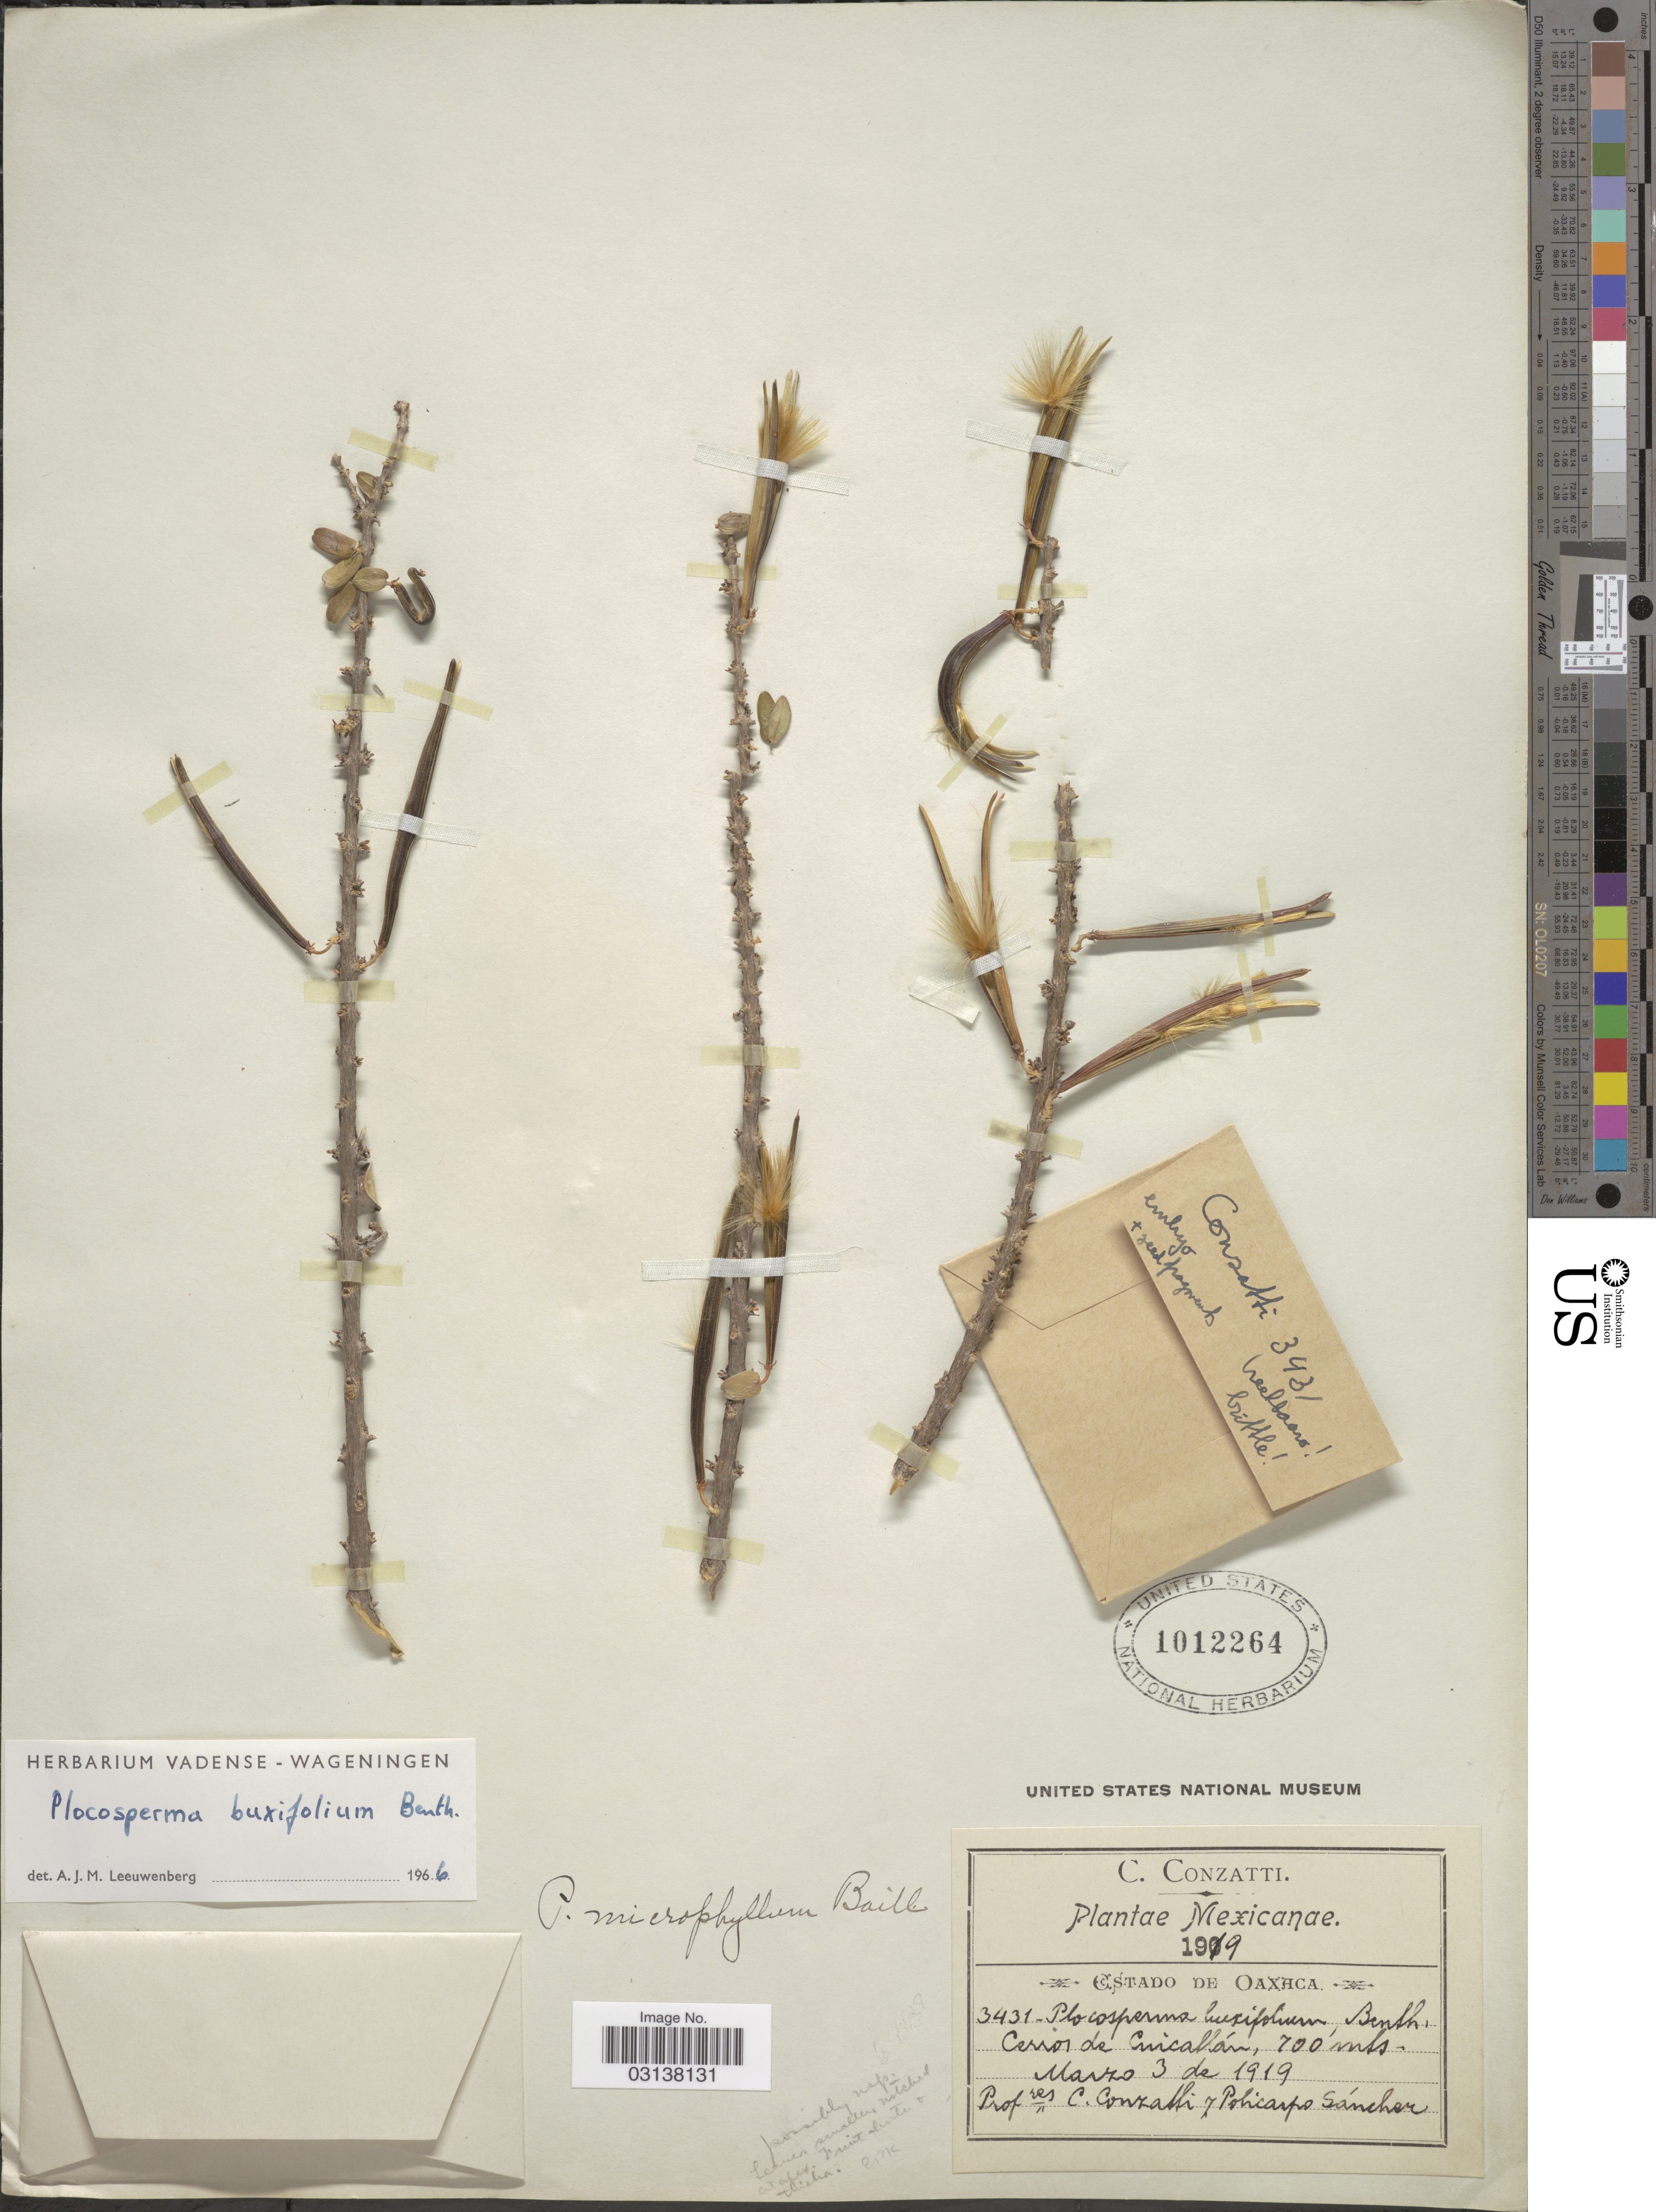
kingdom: Plantae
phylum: Tracheophyta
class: Magnoliopsida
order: Lamiales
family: Plocospermataceae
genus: Plocosperma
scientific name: Plocosperma buxifolium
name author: Benth. in Hook.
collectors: C. Conzatti & P. Sanchez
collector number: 3431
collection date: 1919-03-03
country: Mexico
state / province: Oaxaca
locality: Estado de Oaxaca. Cerros de Cuicatlán.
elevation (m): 700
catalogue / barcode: US 1012264